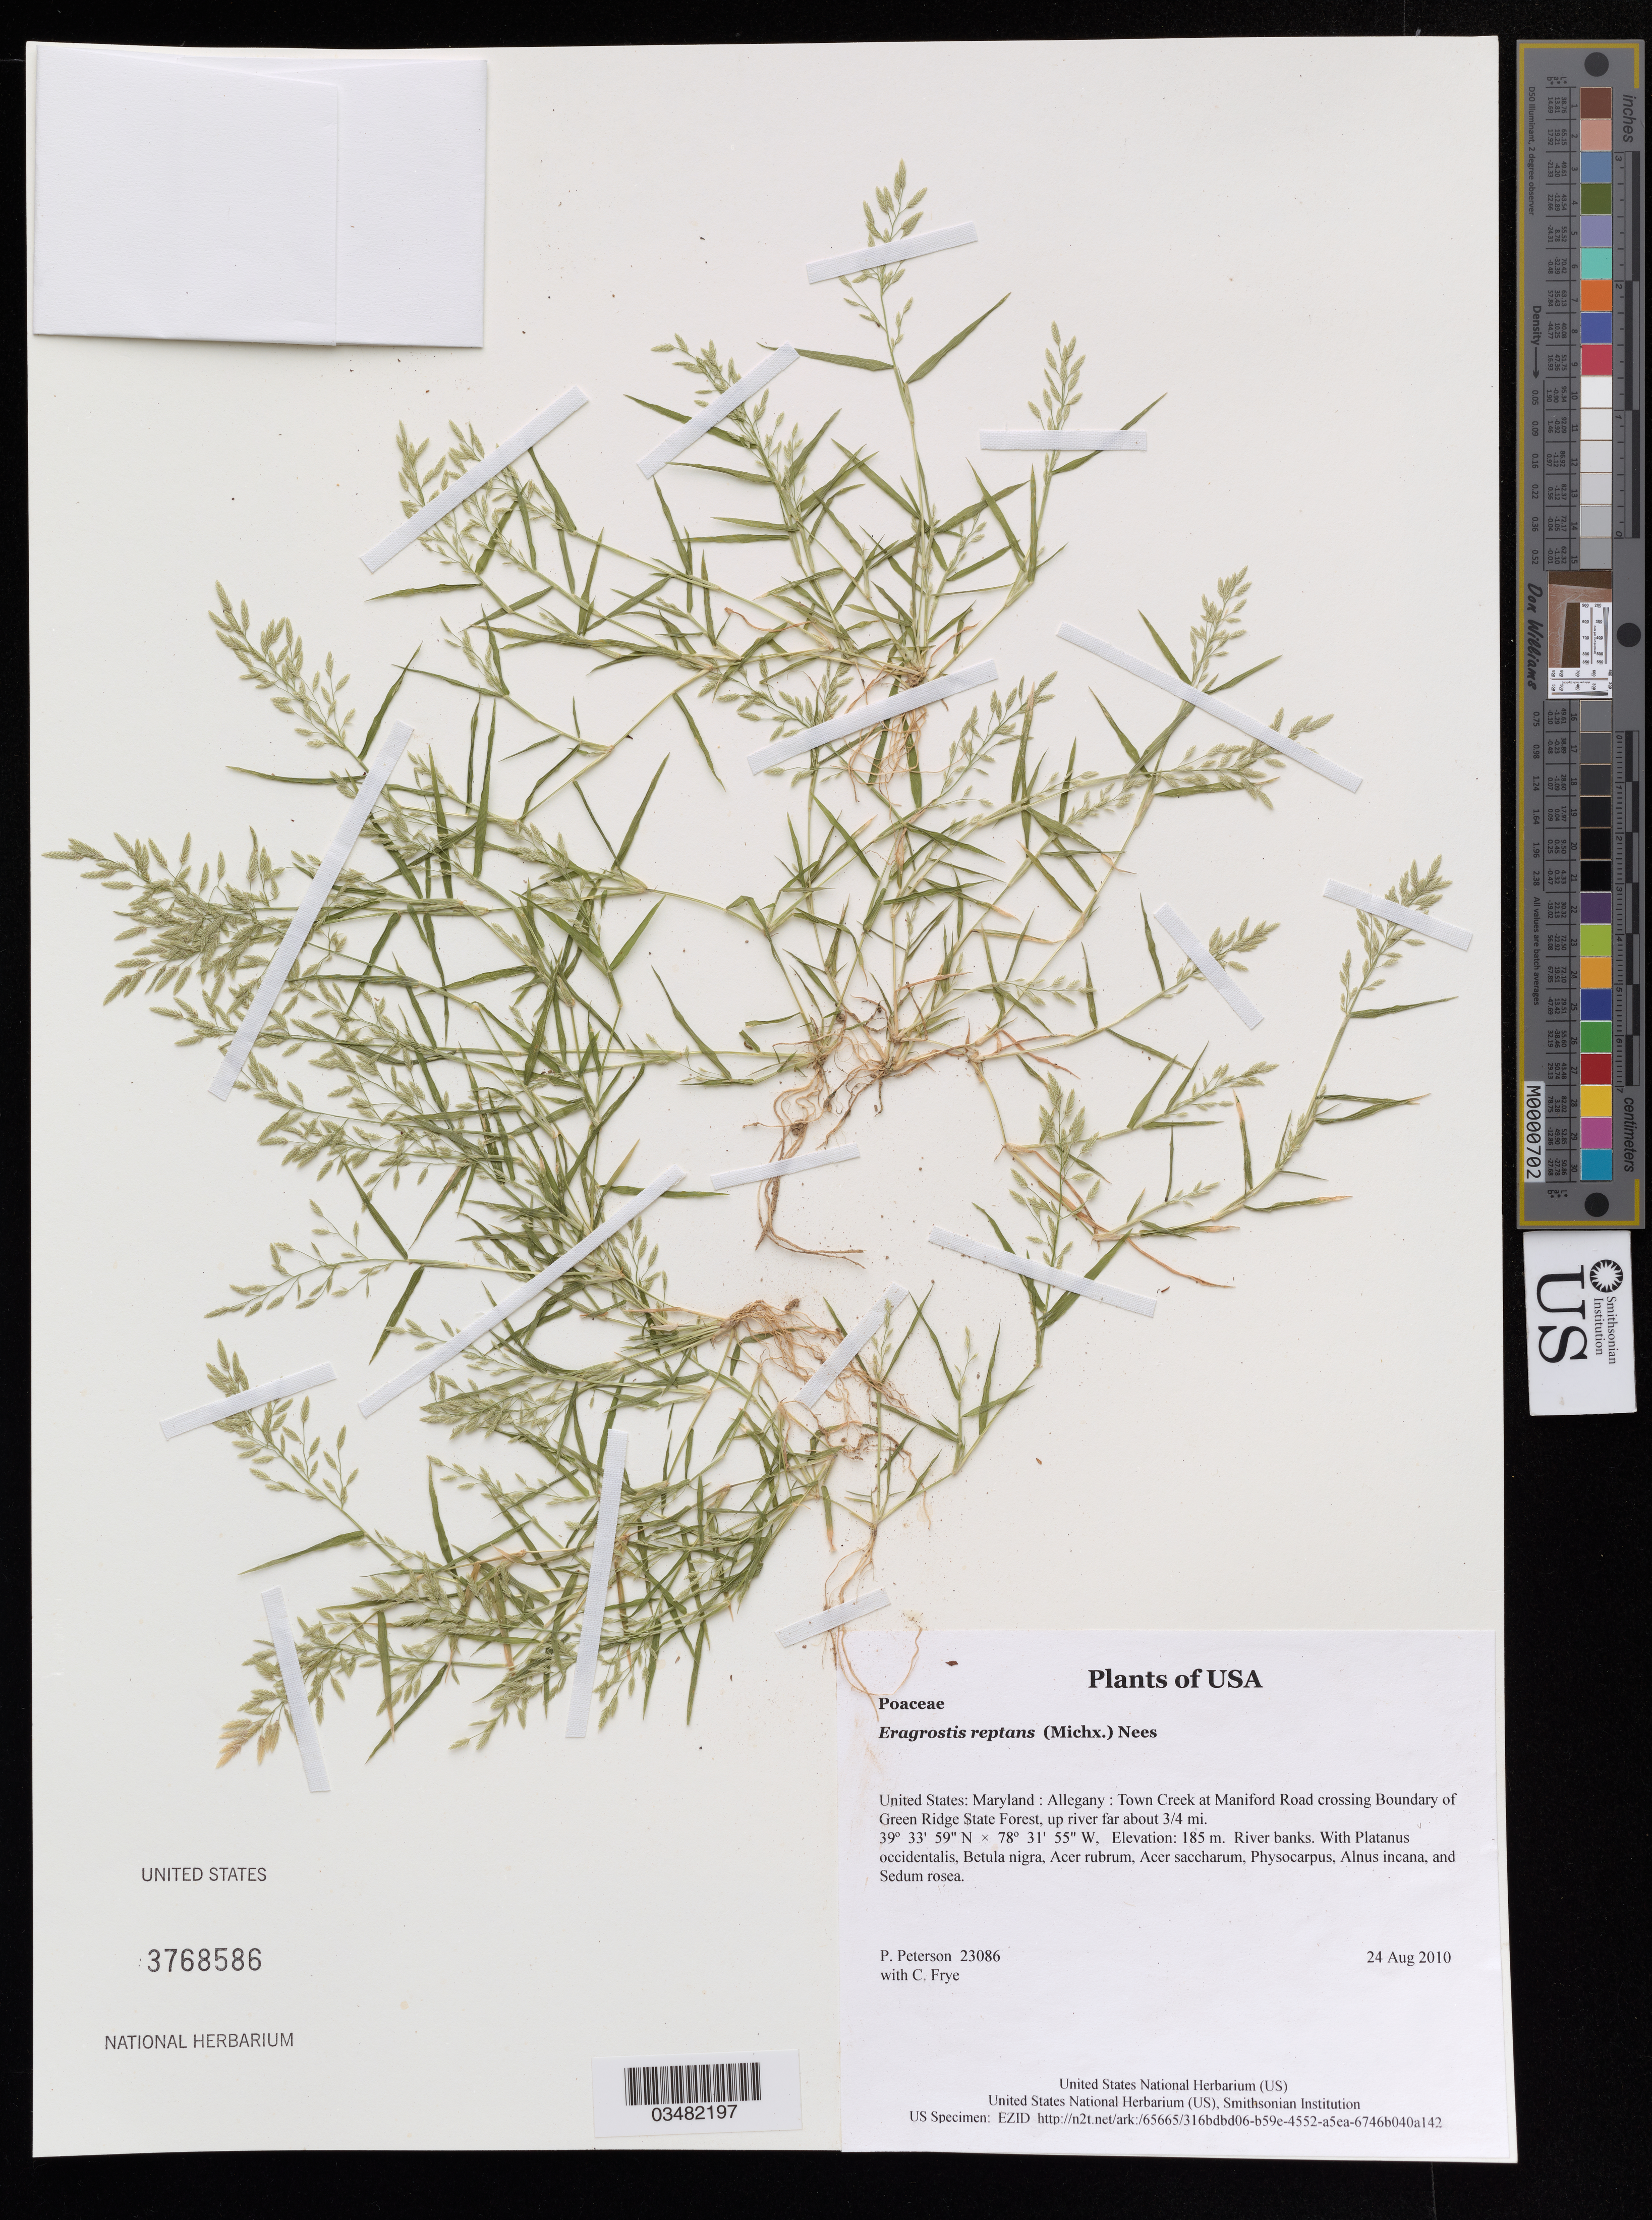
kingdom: Plantae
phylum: Tracheophyta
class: Liliopsida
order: Poales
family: Poaceae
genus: Eragrostis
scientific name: Eragrostis reptans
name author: (Michx.) Nees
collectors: P. M. Peterson & C. Frye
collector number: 23086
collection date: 2010-08-24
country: United States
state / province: Maryland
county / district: Allegany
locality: Town Creek at Maniford Road crossing Boundary of Green Ridge State Forest, up river far about 3/4 mi.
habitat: River banks.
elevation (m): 185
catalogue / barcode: US 3768586